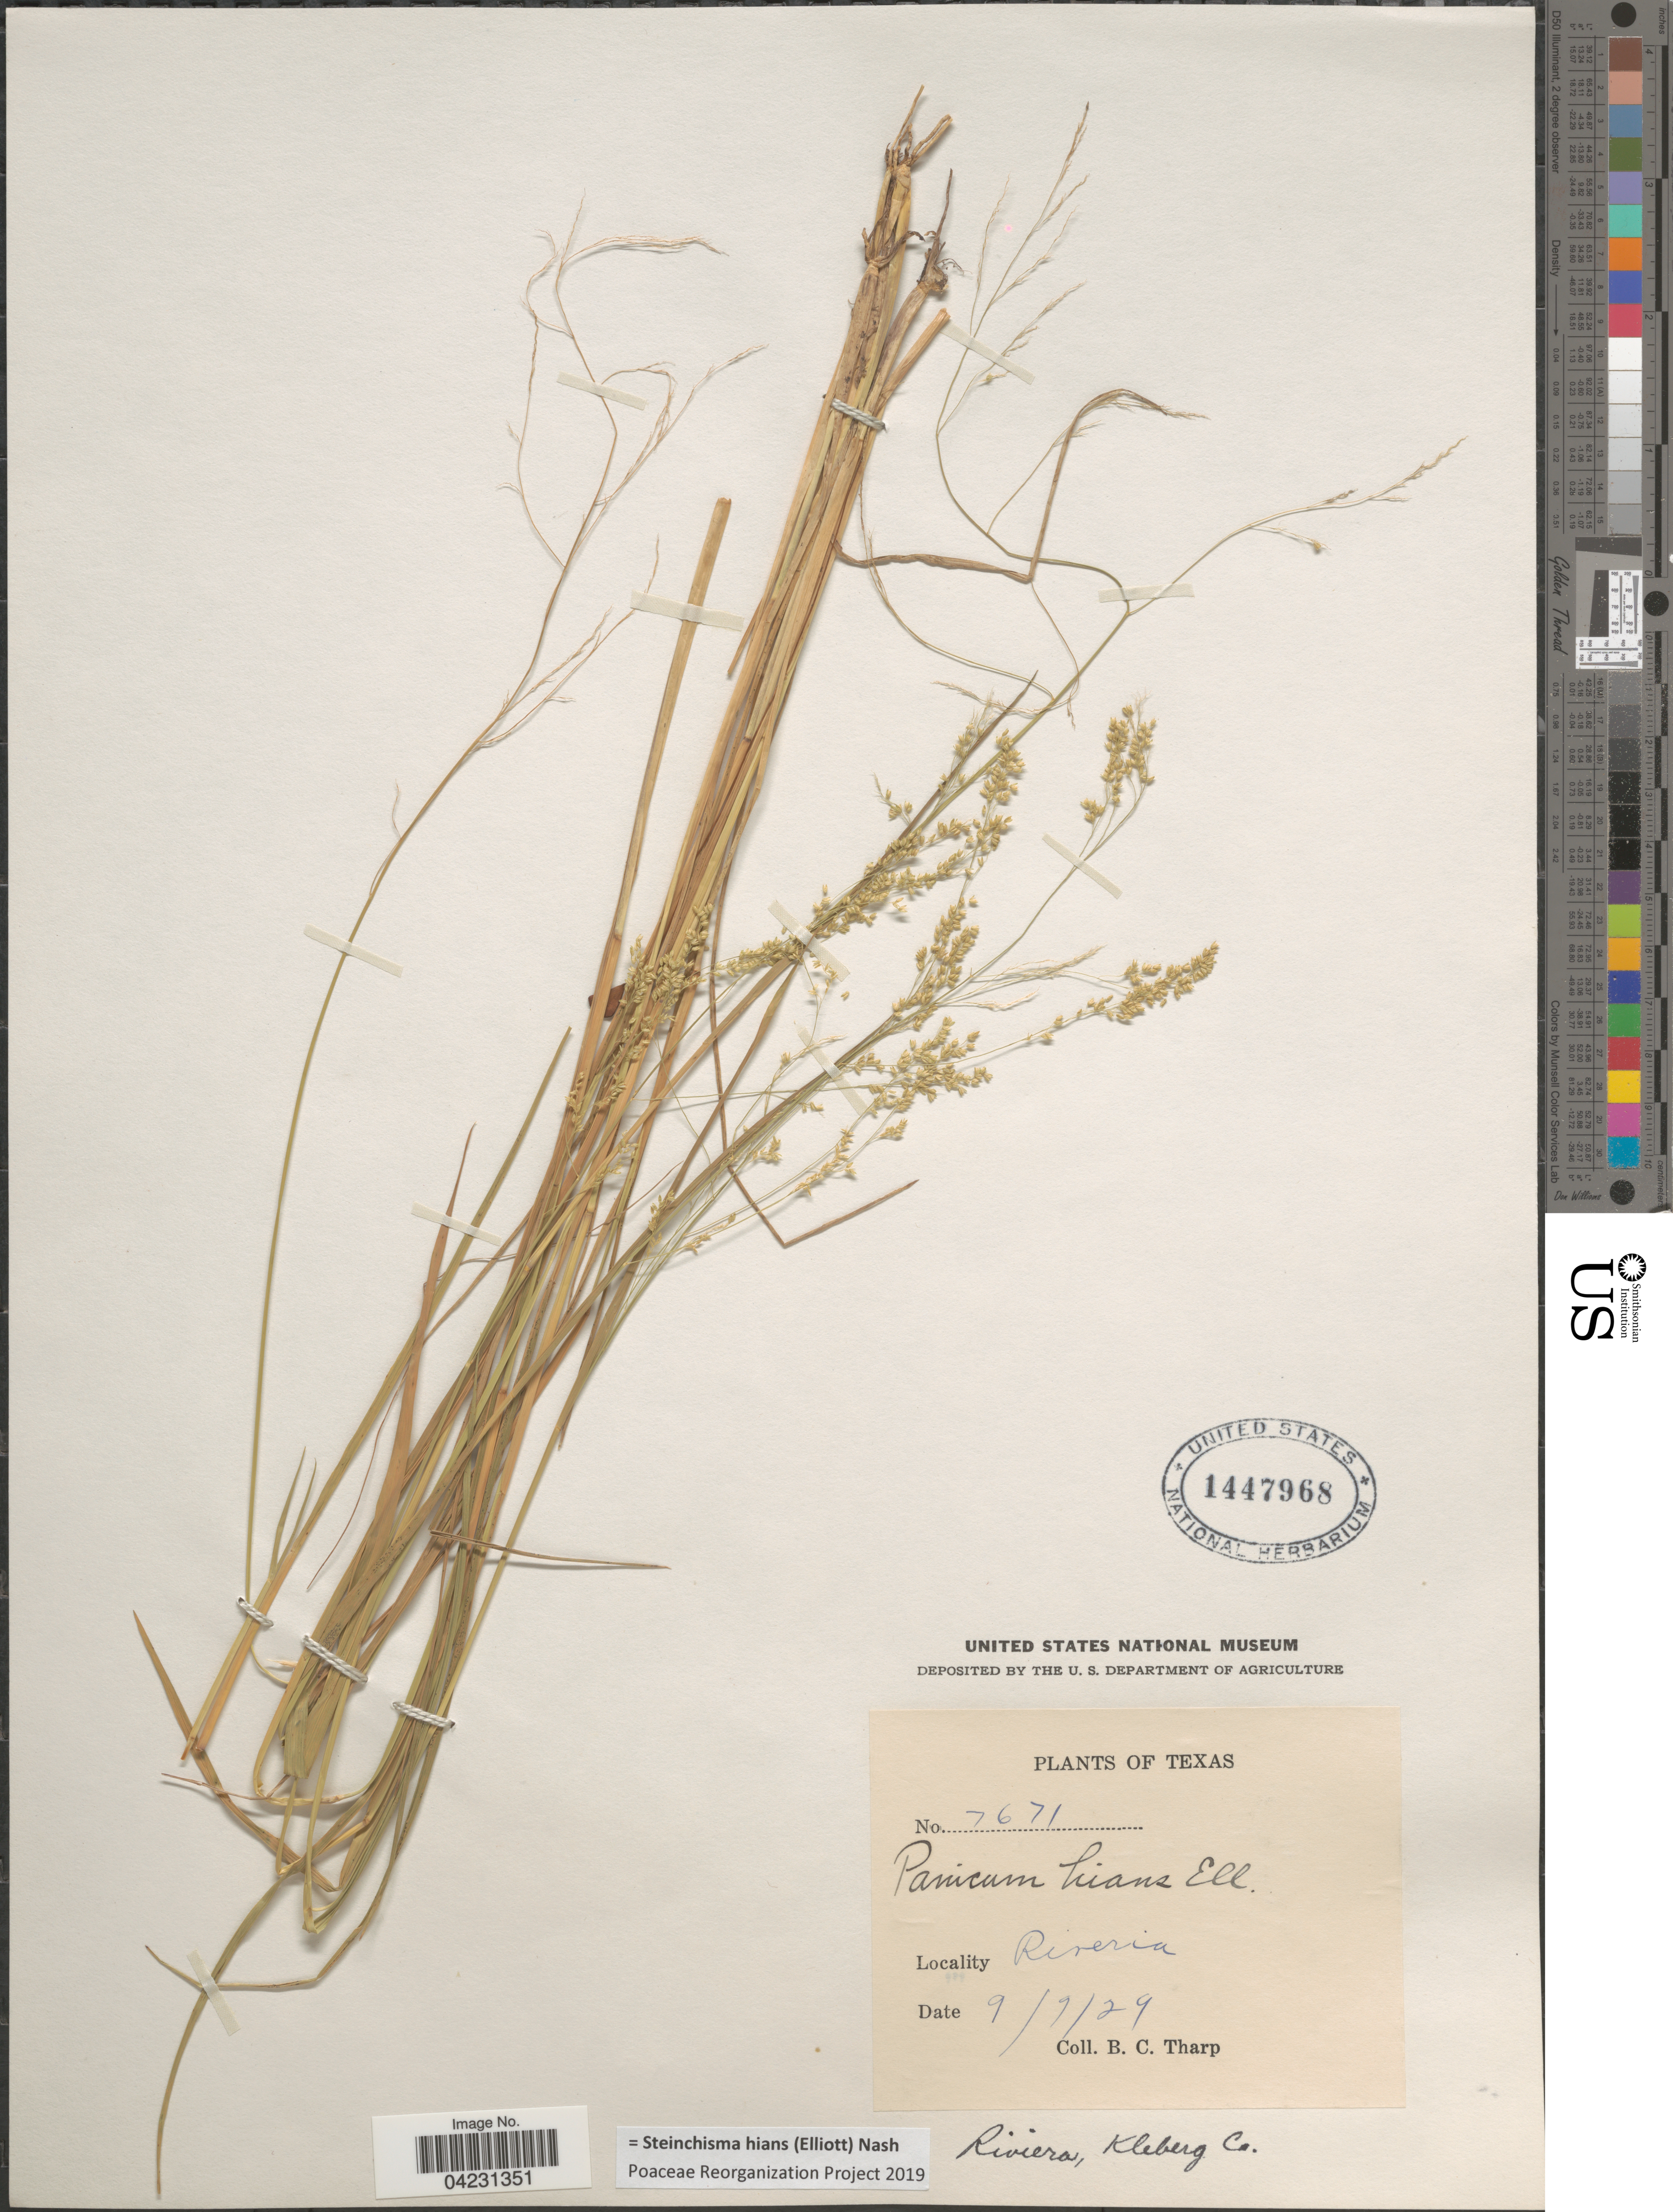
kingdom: Plantae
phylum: Tracheophyta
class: Liliopsida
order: Poales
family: Poaceae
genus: Steinchisma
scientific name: Steinchisma hians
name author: (Elliott) Nash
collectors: B. C. Tharp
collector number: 7671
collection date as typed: Transcribed d/m/y: 7/9/29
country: United States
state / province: Texas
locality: Riveria. Riviera, Kleberg Co.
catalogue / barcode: US 1447968